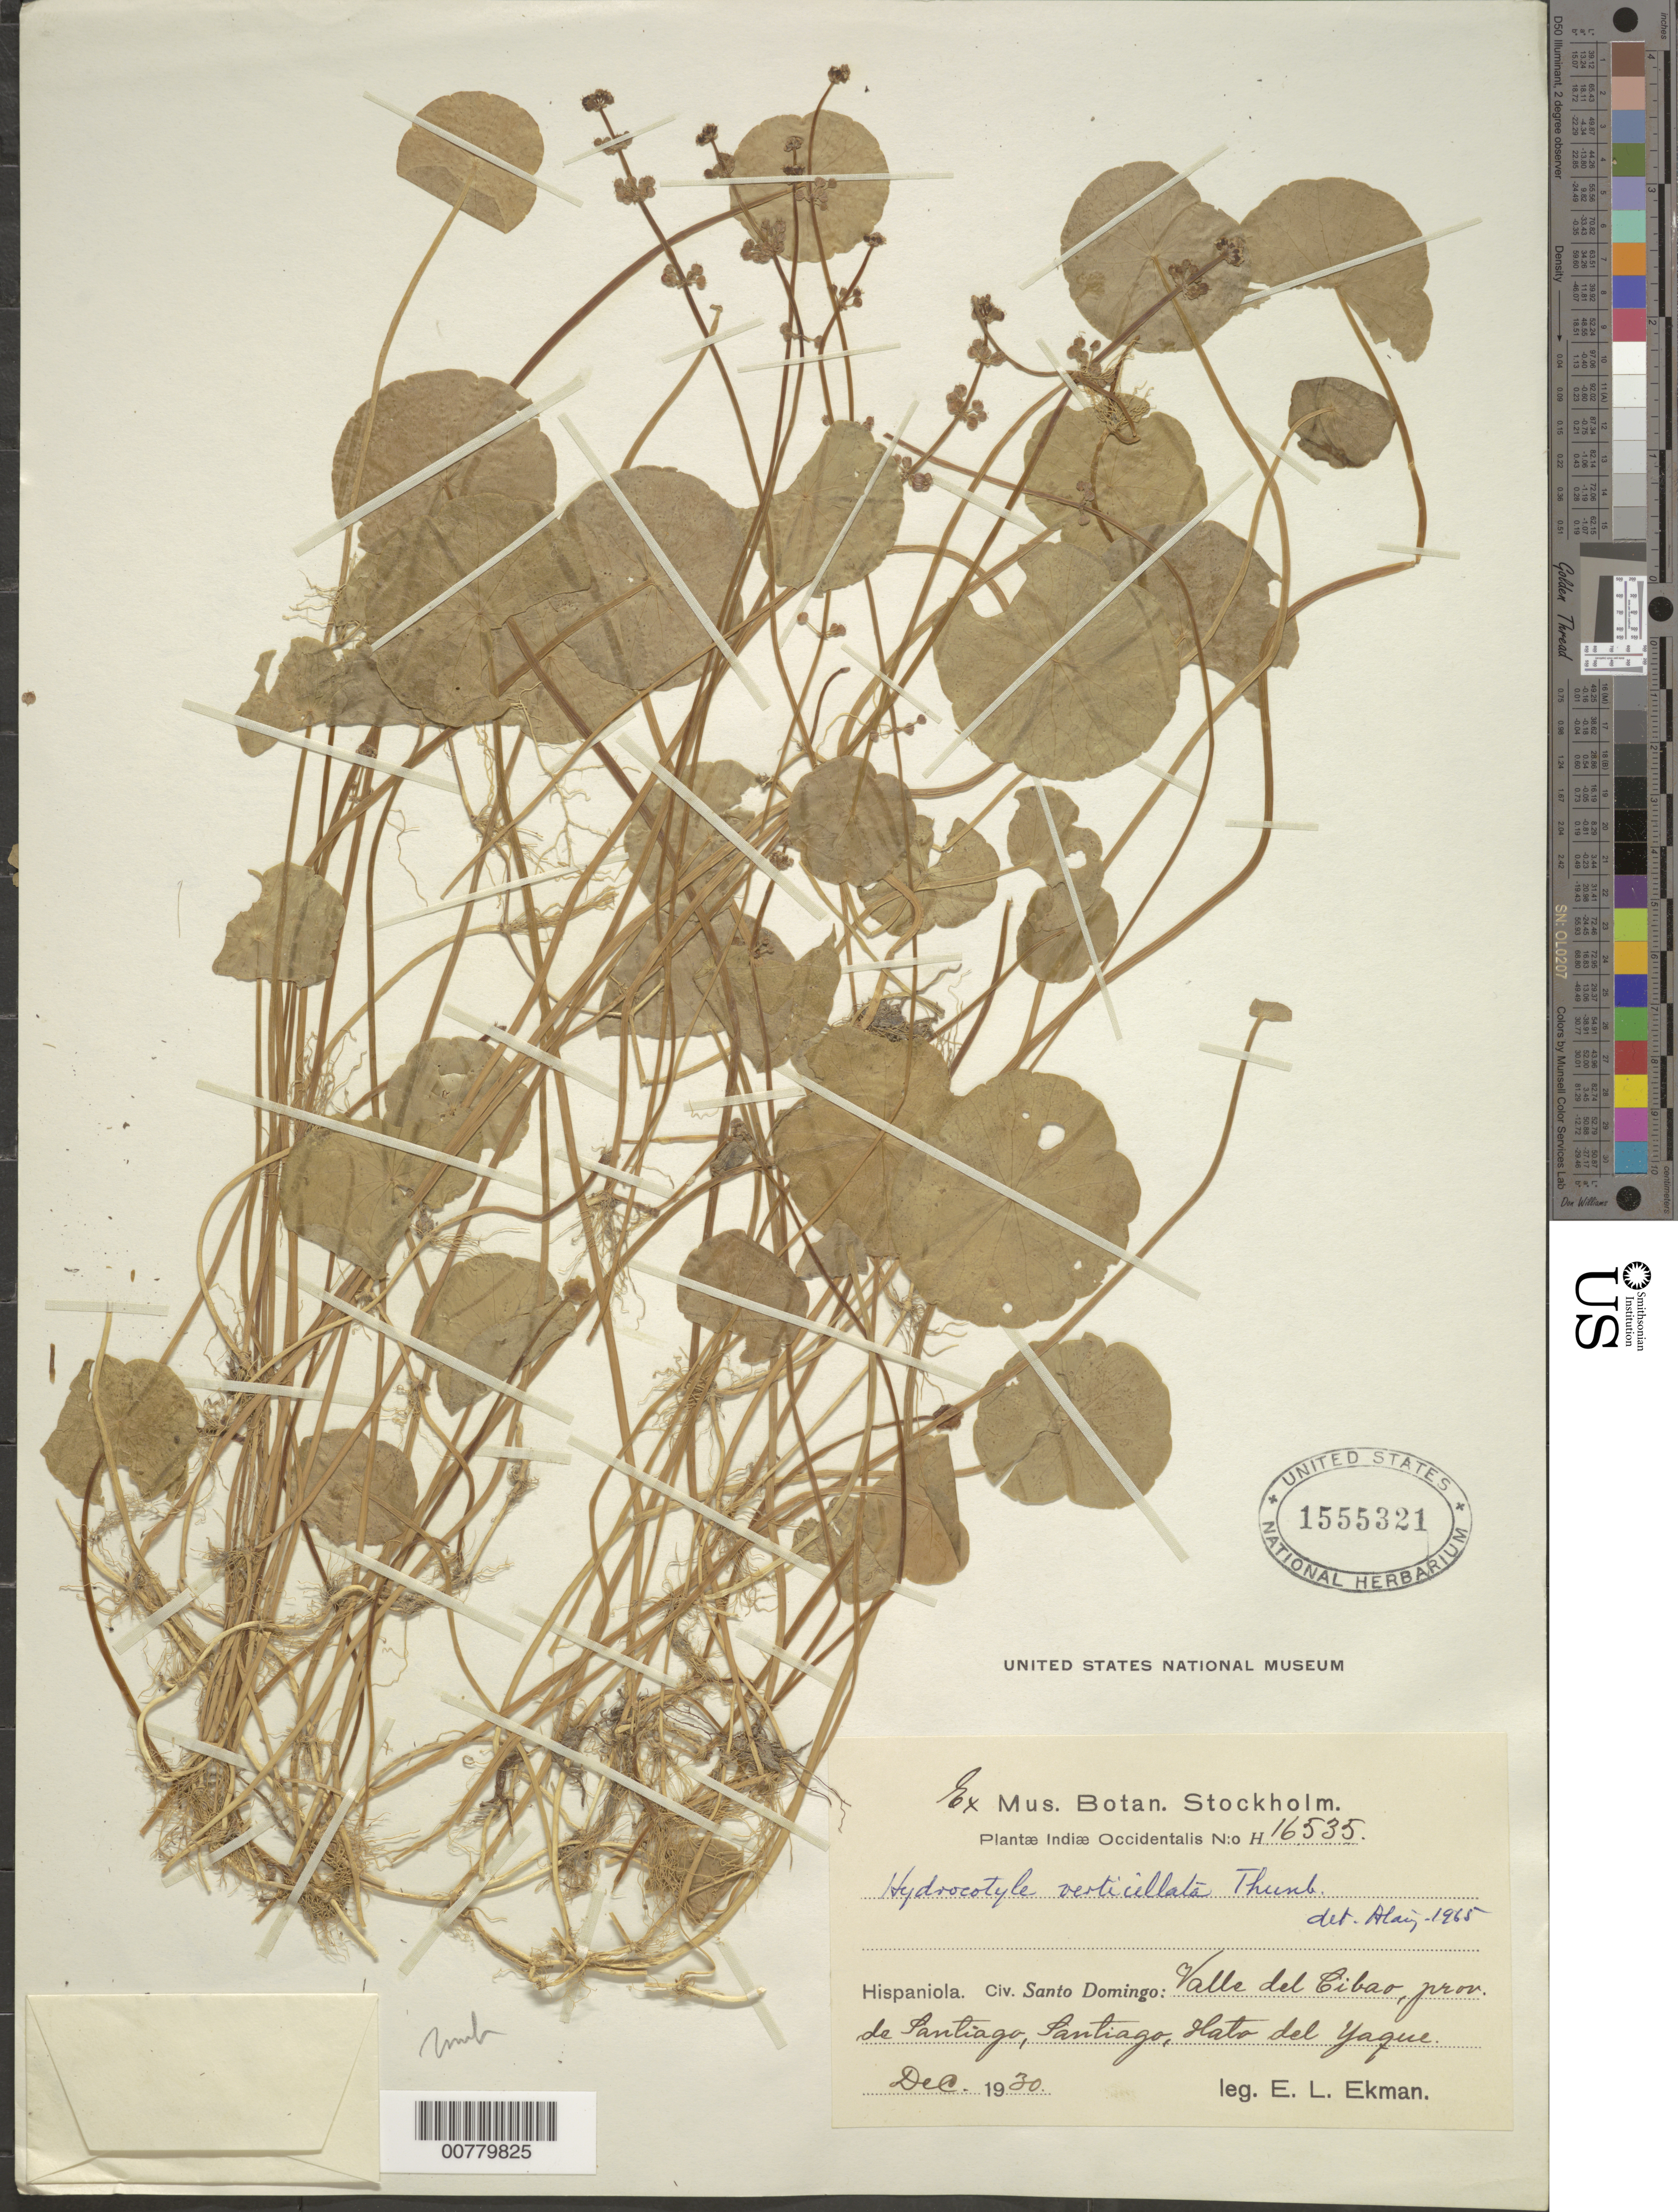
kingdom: Plantae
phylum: Tracheophyta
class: Magnoliopsida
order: Apiales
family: Araliaceae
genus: Hydrocotyle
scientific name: Hydrocotyle verticillata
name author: Thunb.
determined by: Liogier, Alain H.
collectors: E. L. Ekman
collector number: H 16535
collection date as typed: Dec 1930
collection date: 1930-12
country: Dominican Republic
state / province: Santiago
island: Hispaniola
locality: Valle del Cibao, Santiago, Hato del Yaque.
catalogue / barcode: US 1555321